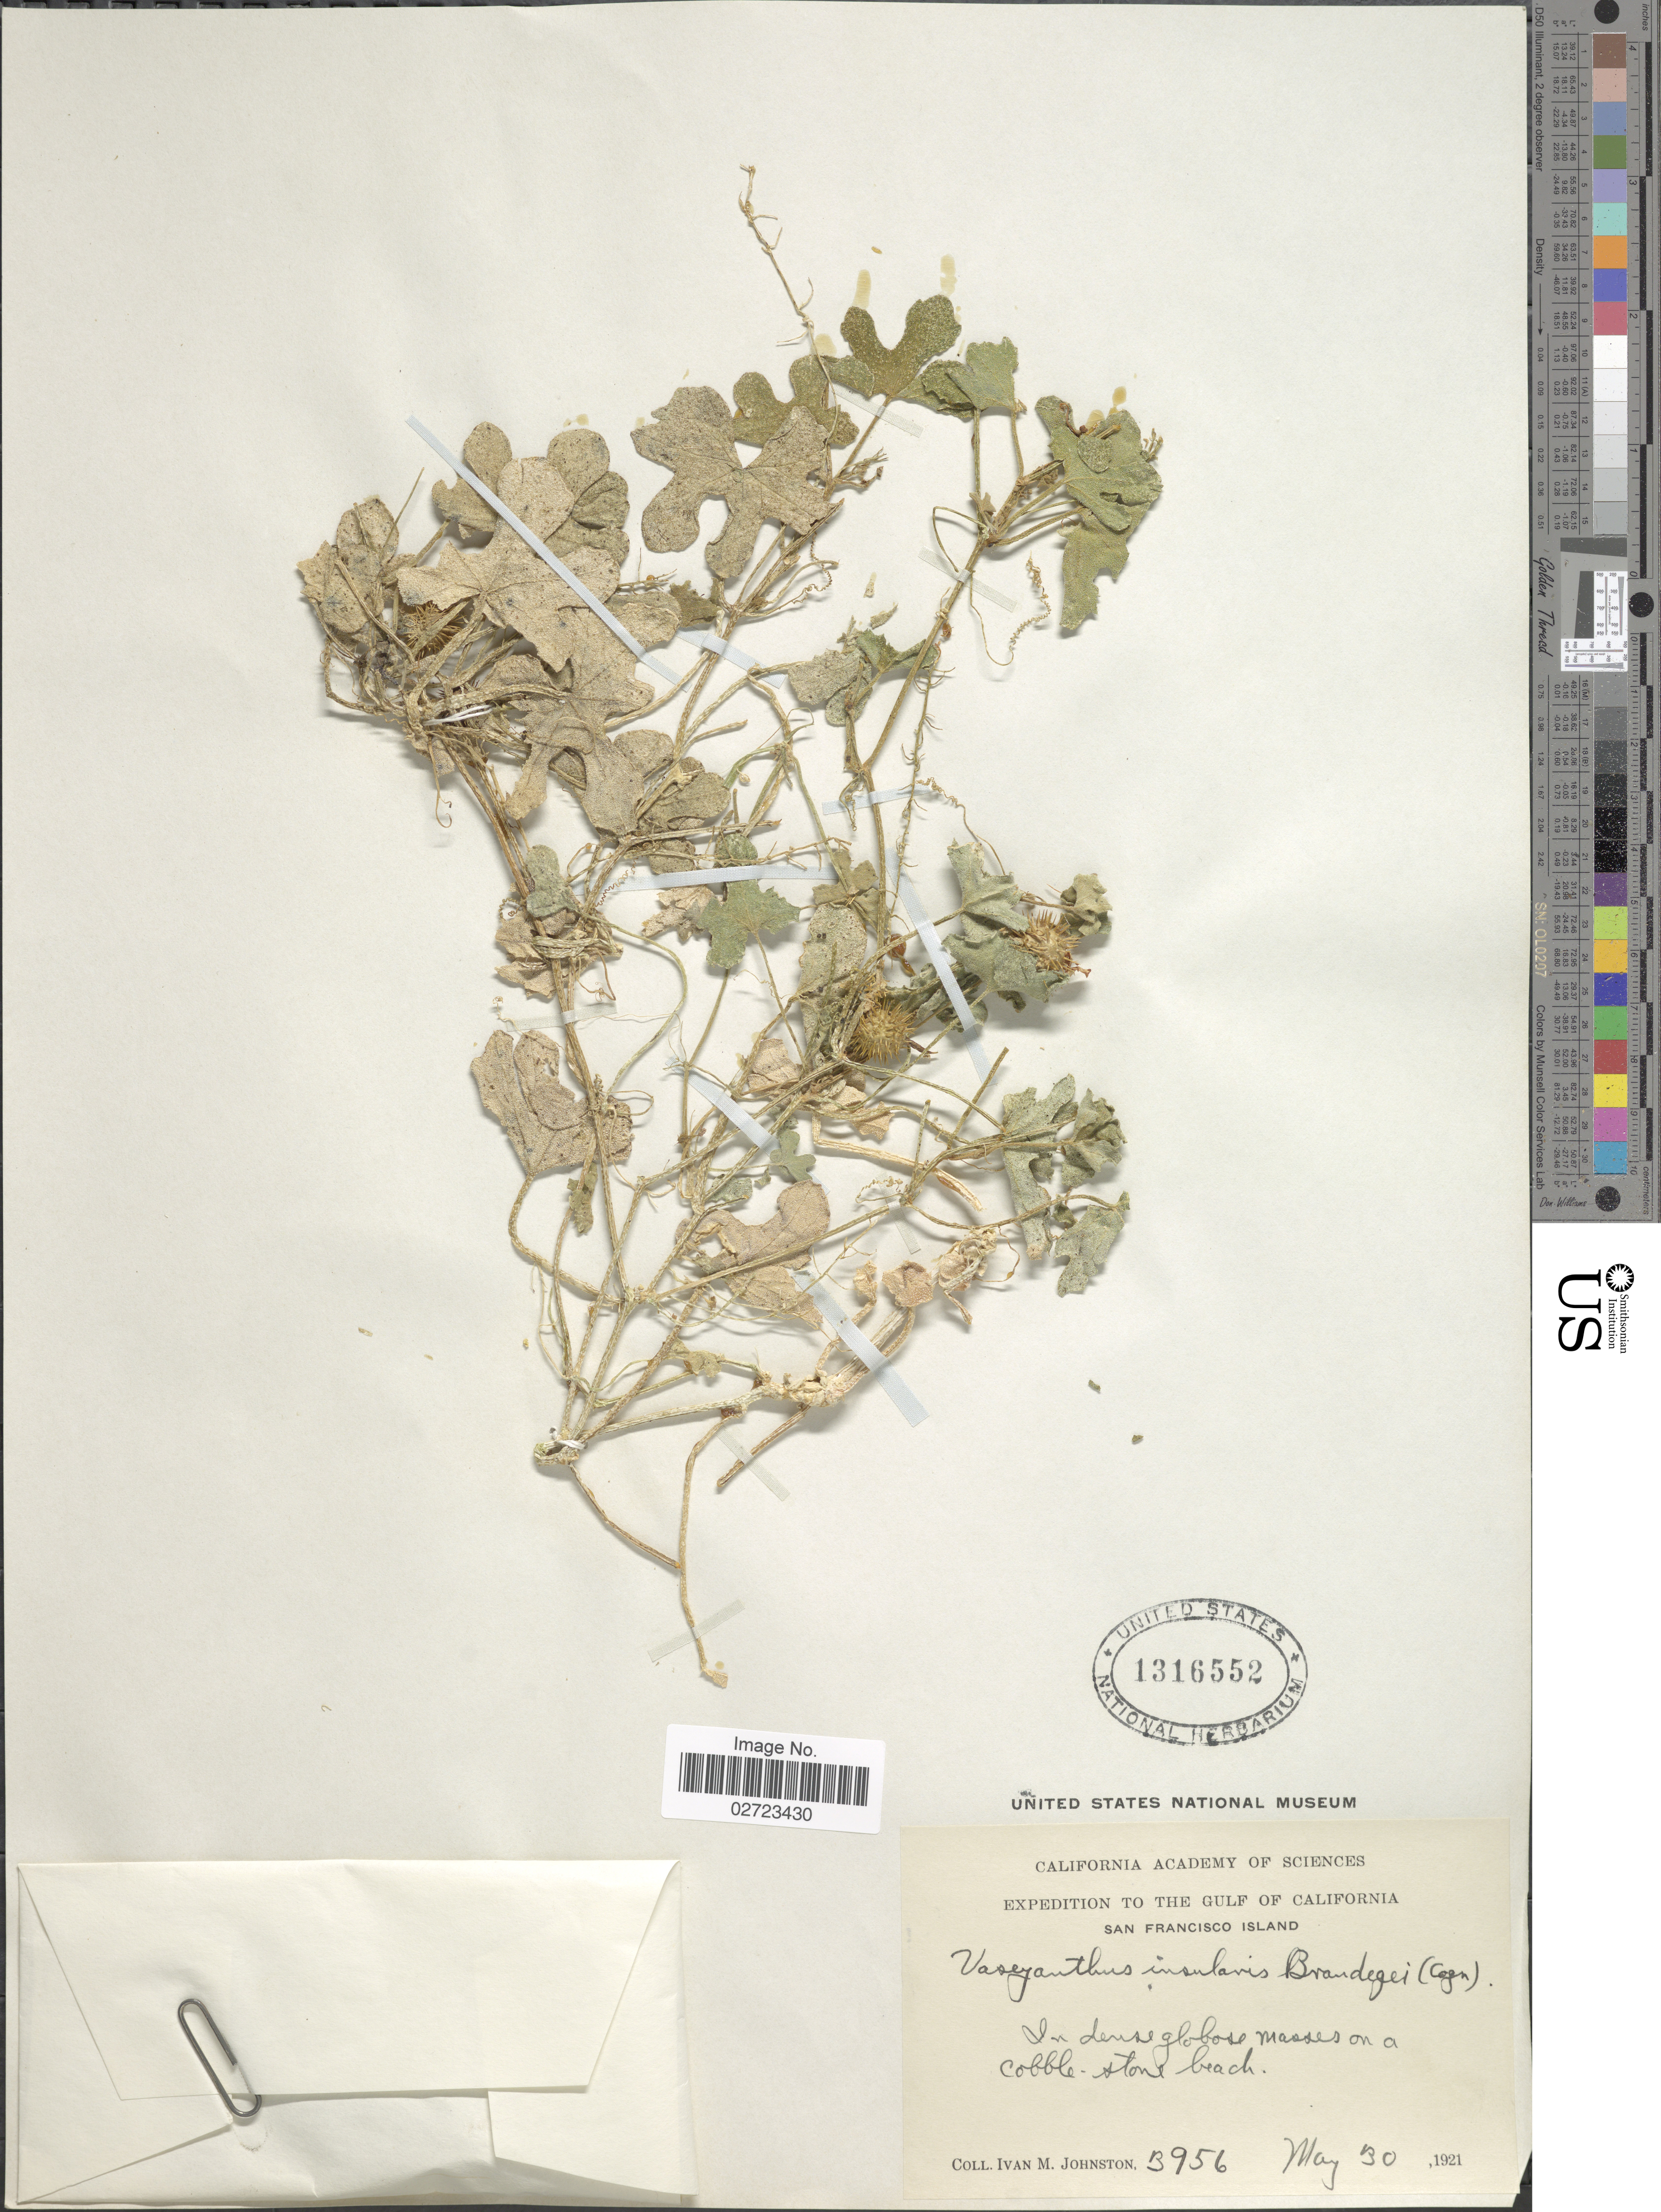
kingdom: Plantae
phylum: Tracheophyta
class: Magnoliopsida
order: Cucurbitales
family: Cucurbitaceae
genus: Echinopepon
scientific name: Echinopepon insularis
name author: S. Watson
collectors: I.M. Johnston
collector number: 3956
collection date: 1921-05-30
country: Mexico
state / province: Baja California Norte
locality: The Gulf of California, San Francisco Island.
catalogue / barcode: US 1316552